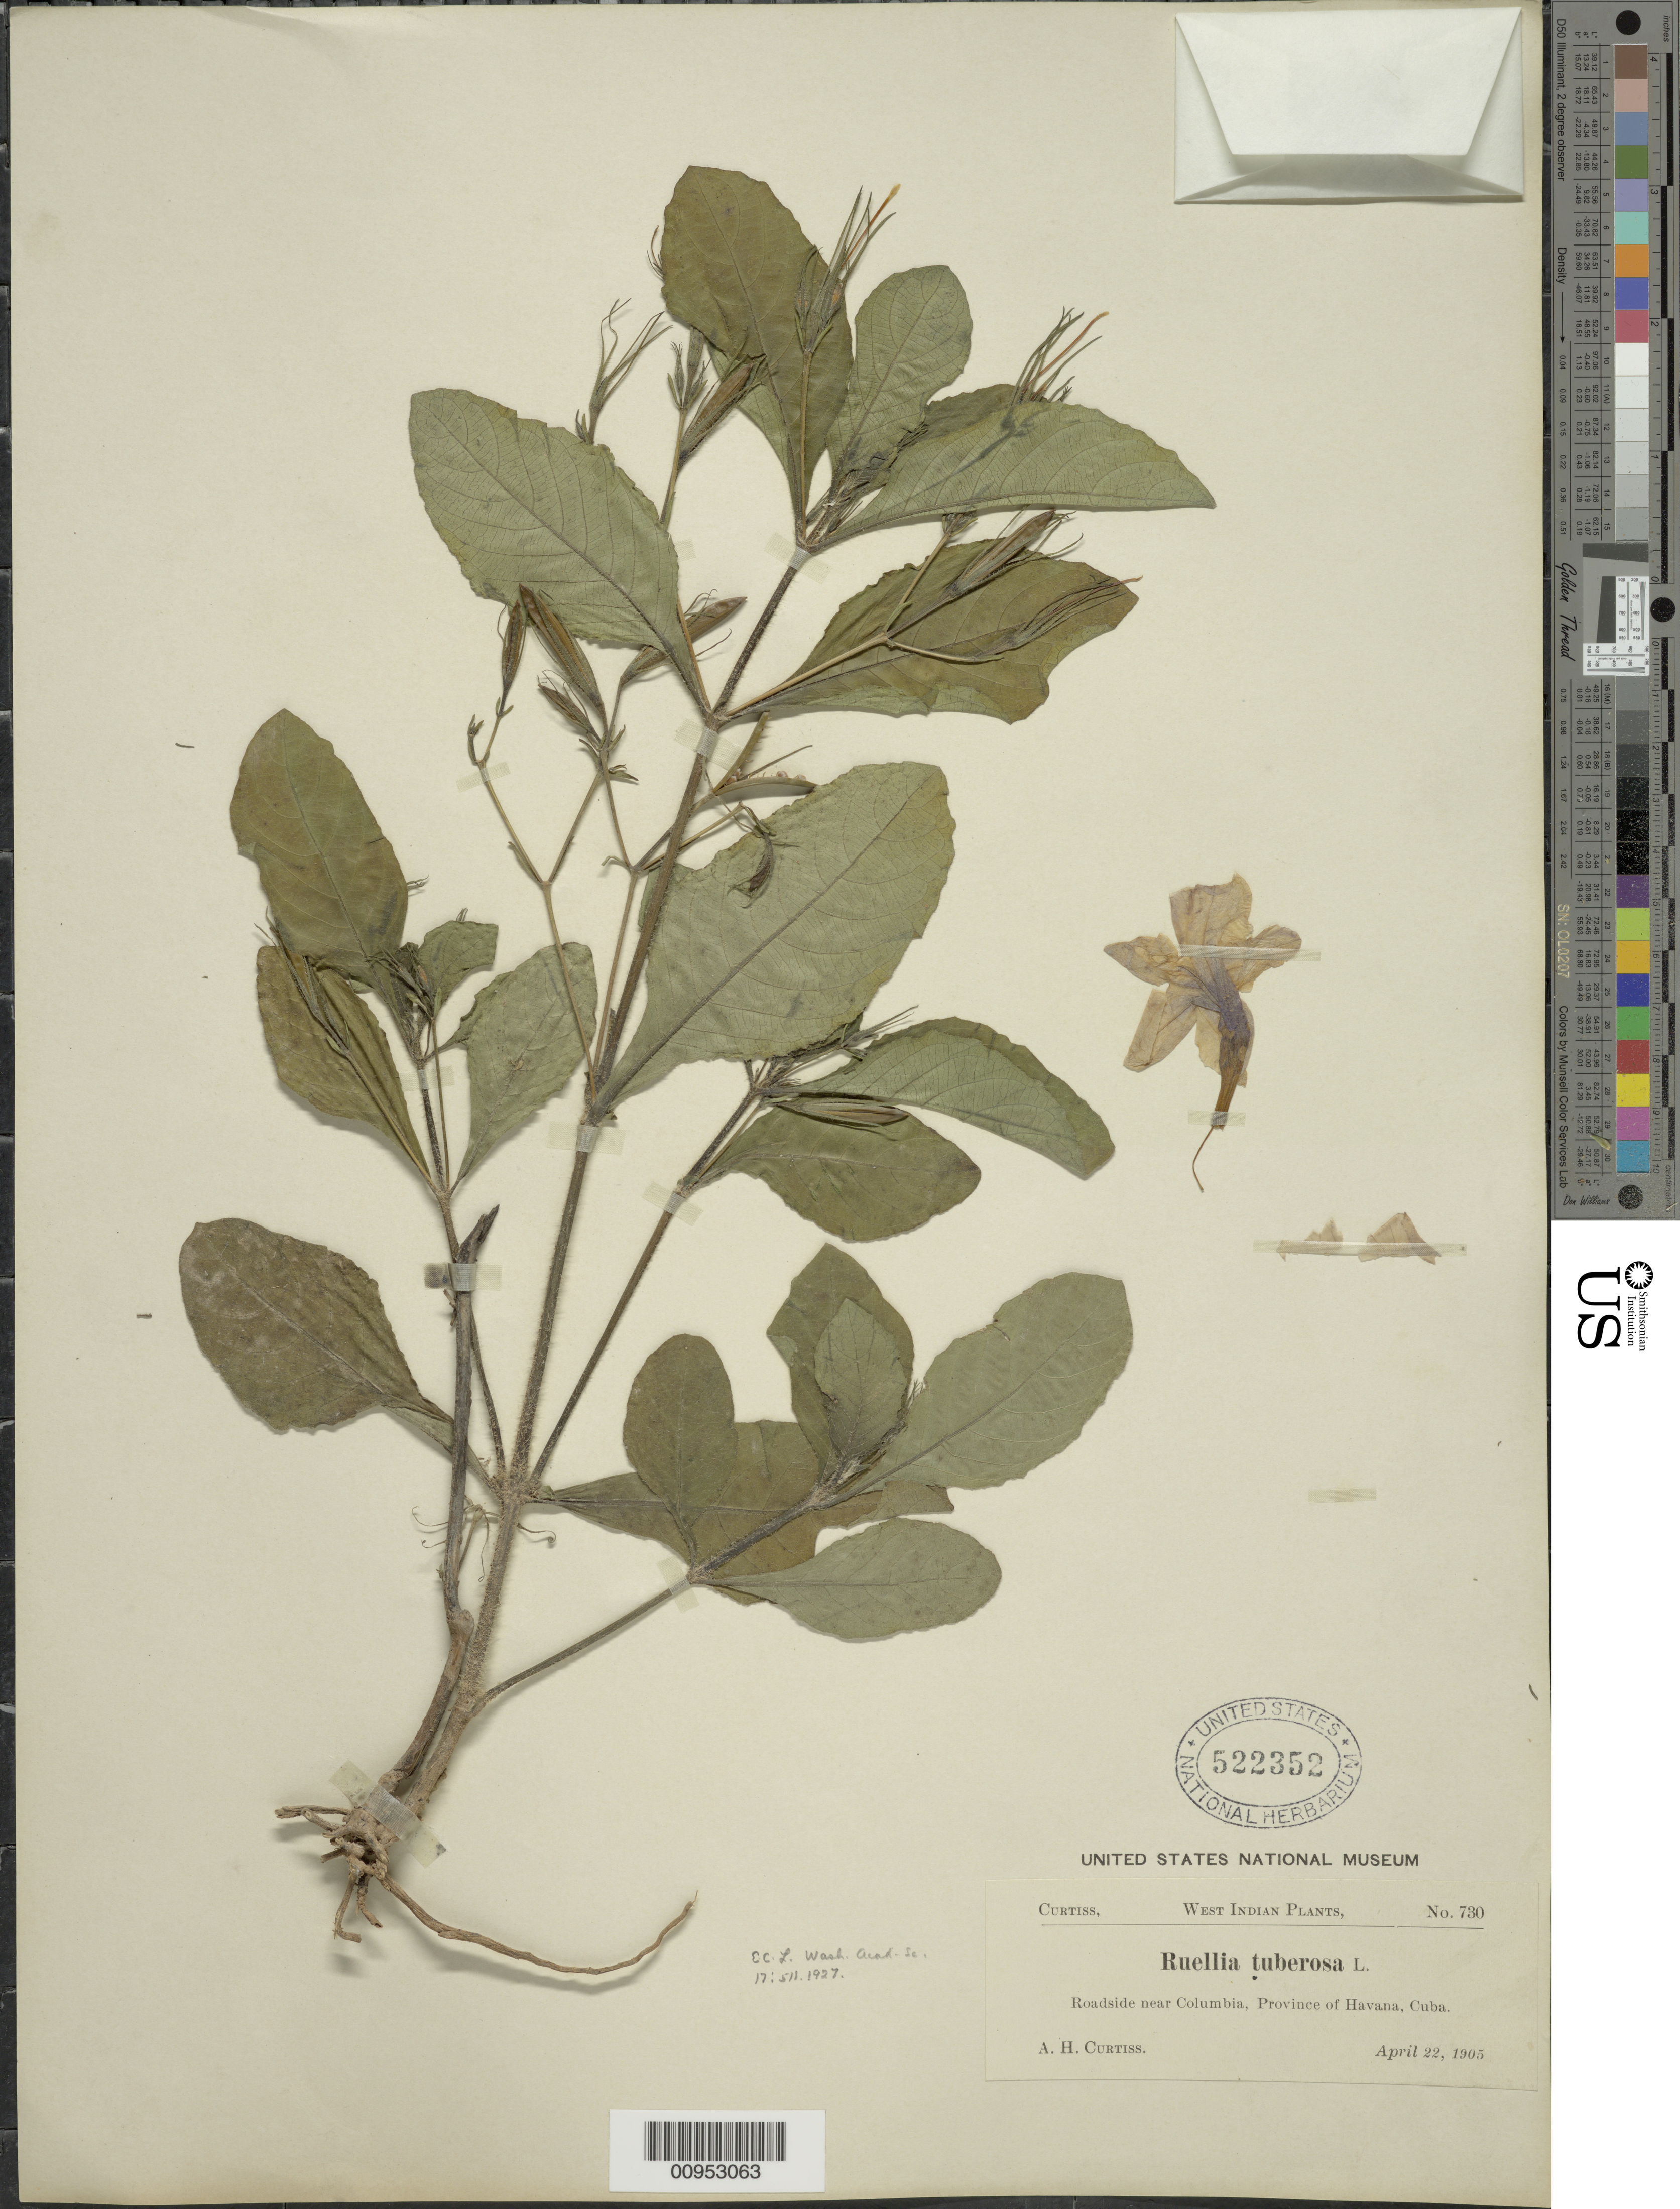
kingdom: Plantae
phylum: Tracheophyta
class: Magnoliopsida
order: Lamiales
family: Acanthaceae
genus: Ruellia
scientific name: Ruellia tuberosa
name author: L.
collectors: A. H. Curtiss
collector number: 730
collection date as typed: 22 Apr 1905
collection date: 1905-04-22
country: Cuba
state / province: La Habana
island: Cuba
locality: Near Columbia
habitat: Roadside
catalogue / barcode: US 522352